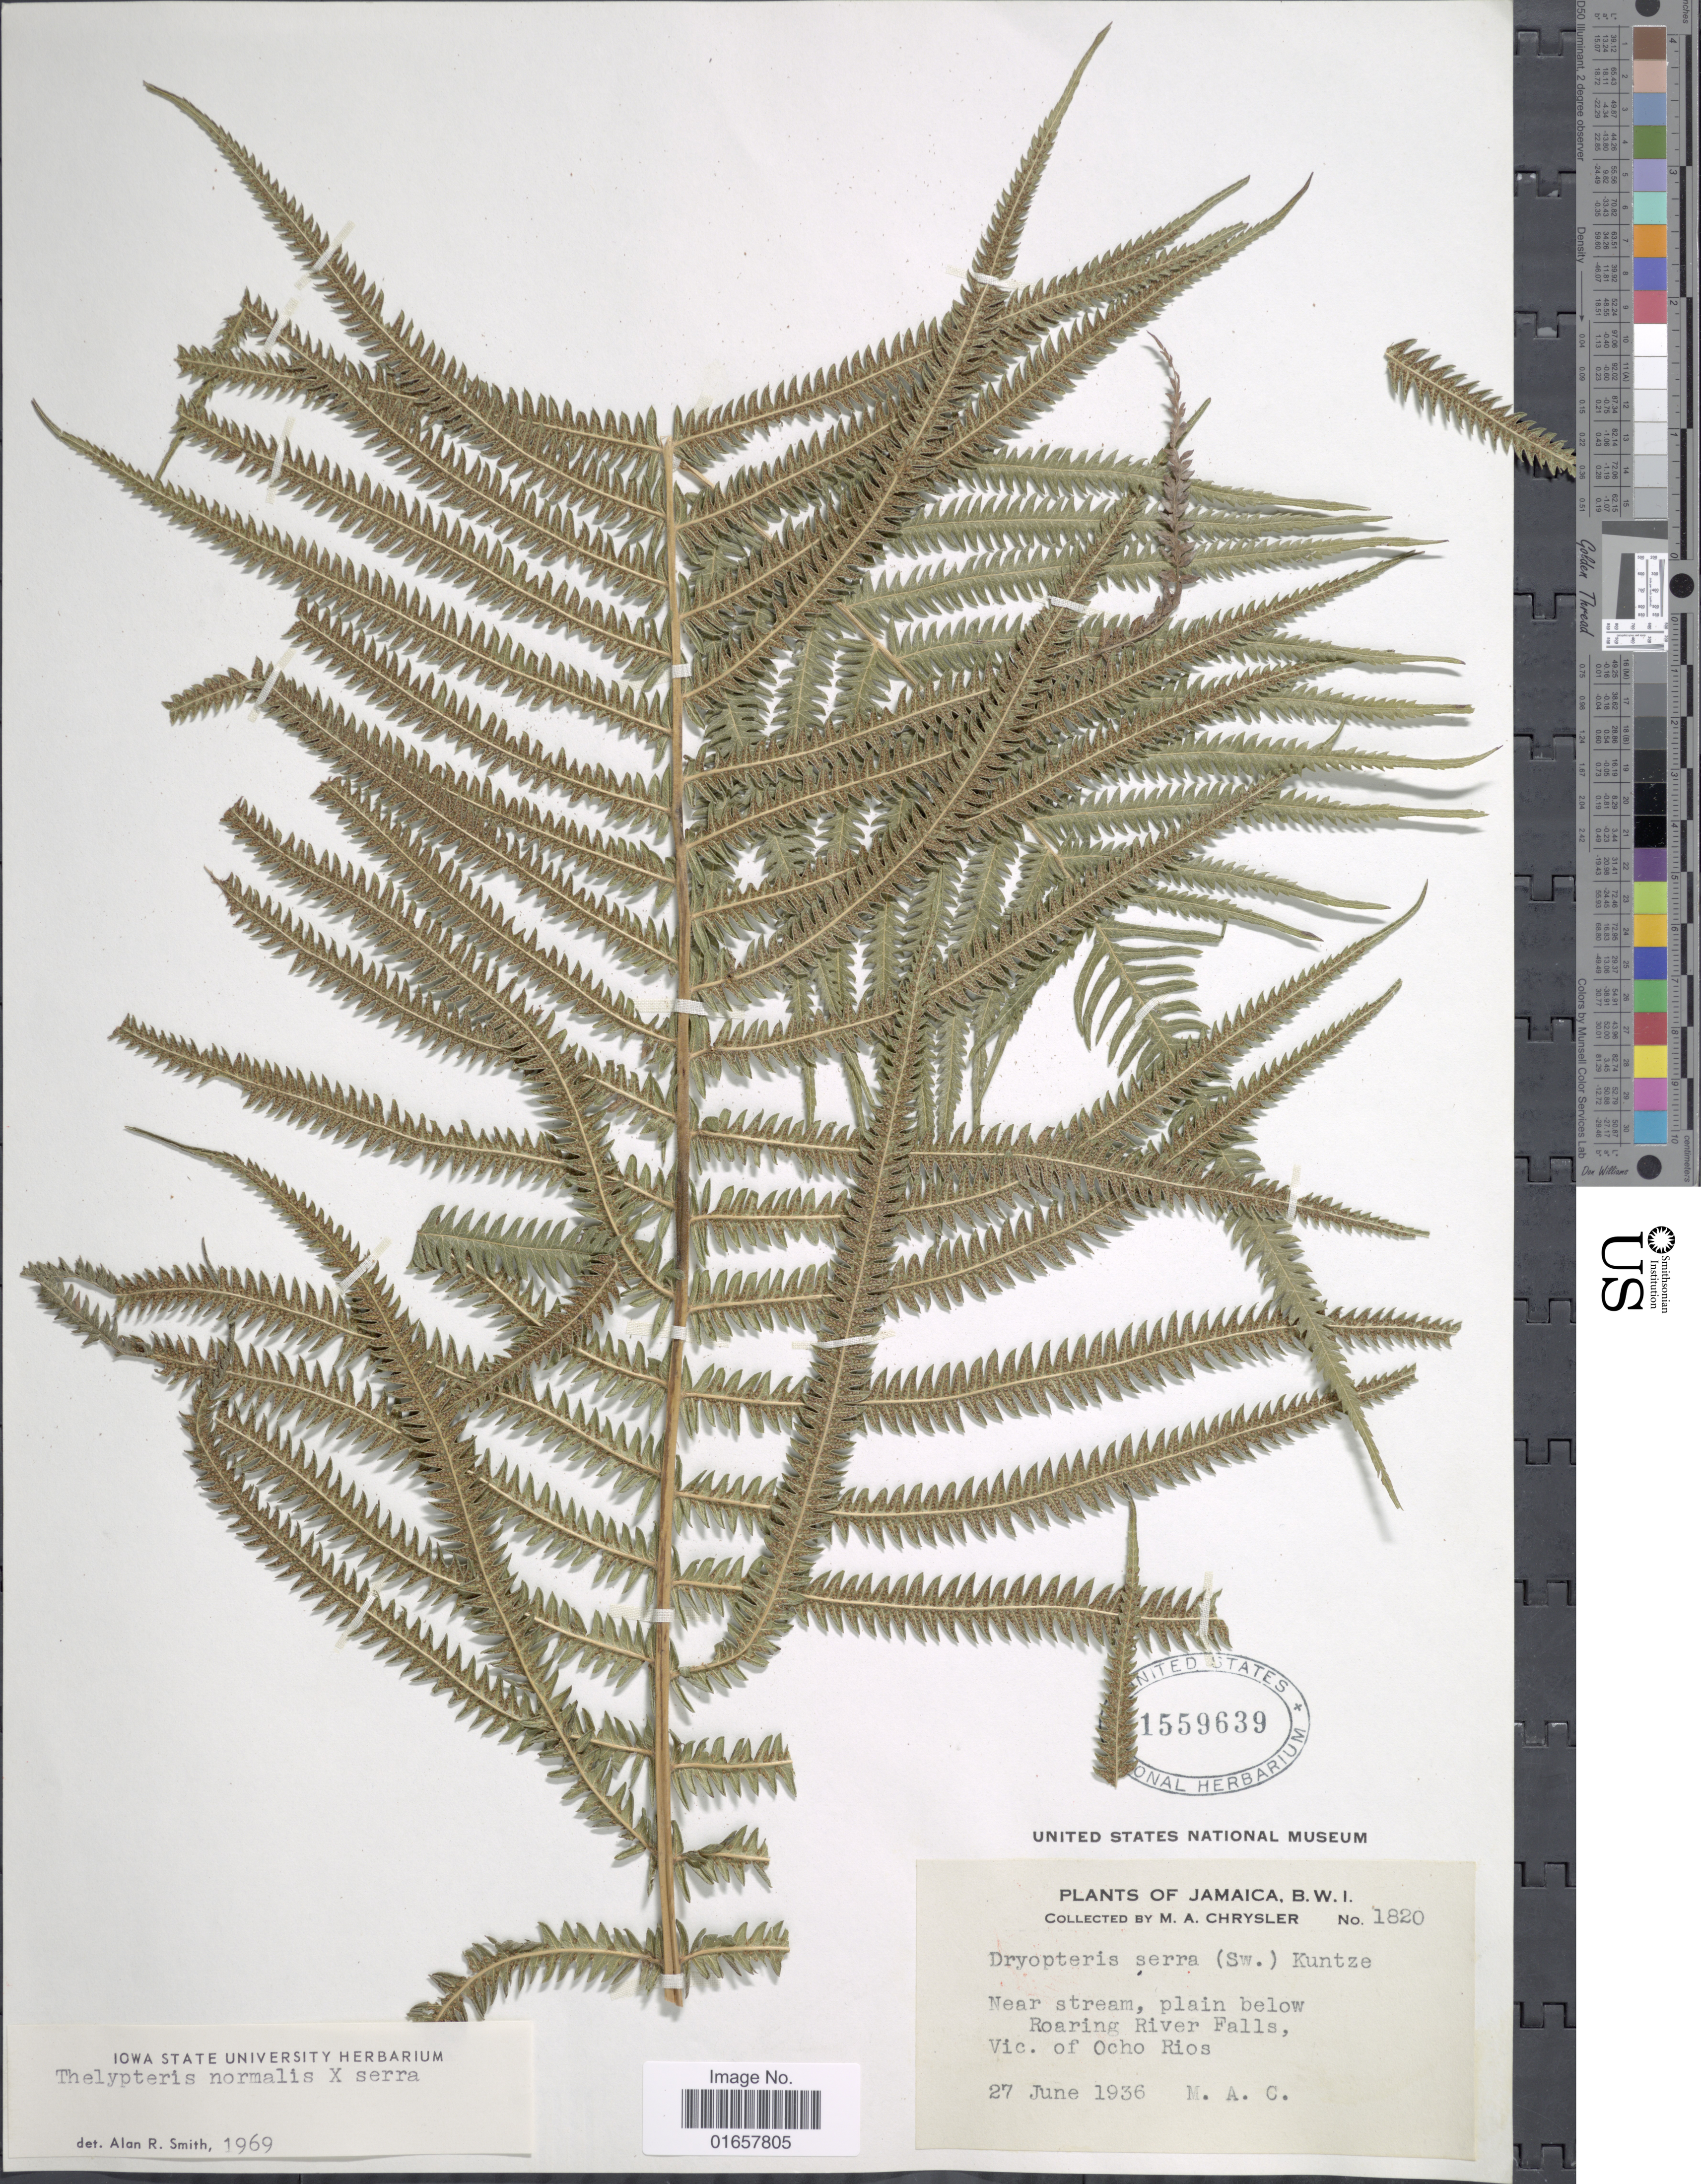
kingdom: Plantae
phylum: Tracheophyta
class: Polypodiopsida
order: Polypodiales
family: Thelypteridaceae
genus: Christella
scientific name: Christella kunthii comb. ined.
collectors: M. A. Chrysler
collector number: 1820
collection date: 1936-06-27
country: Jamaica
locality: Jamaica, B.W.I., near stream, plain below Roaring River Falls, Vic. of Ocho Rios.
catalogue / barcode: US 1559639